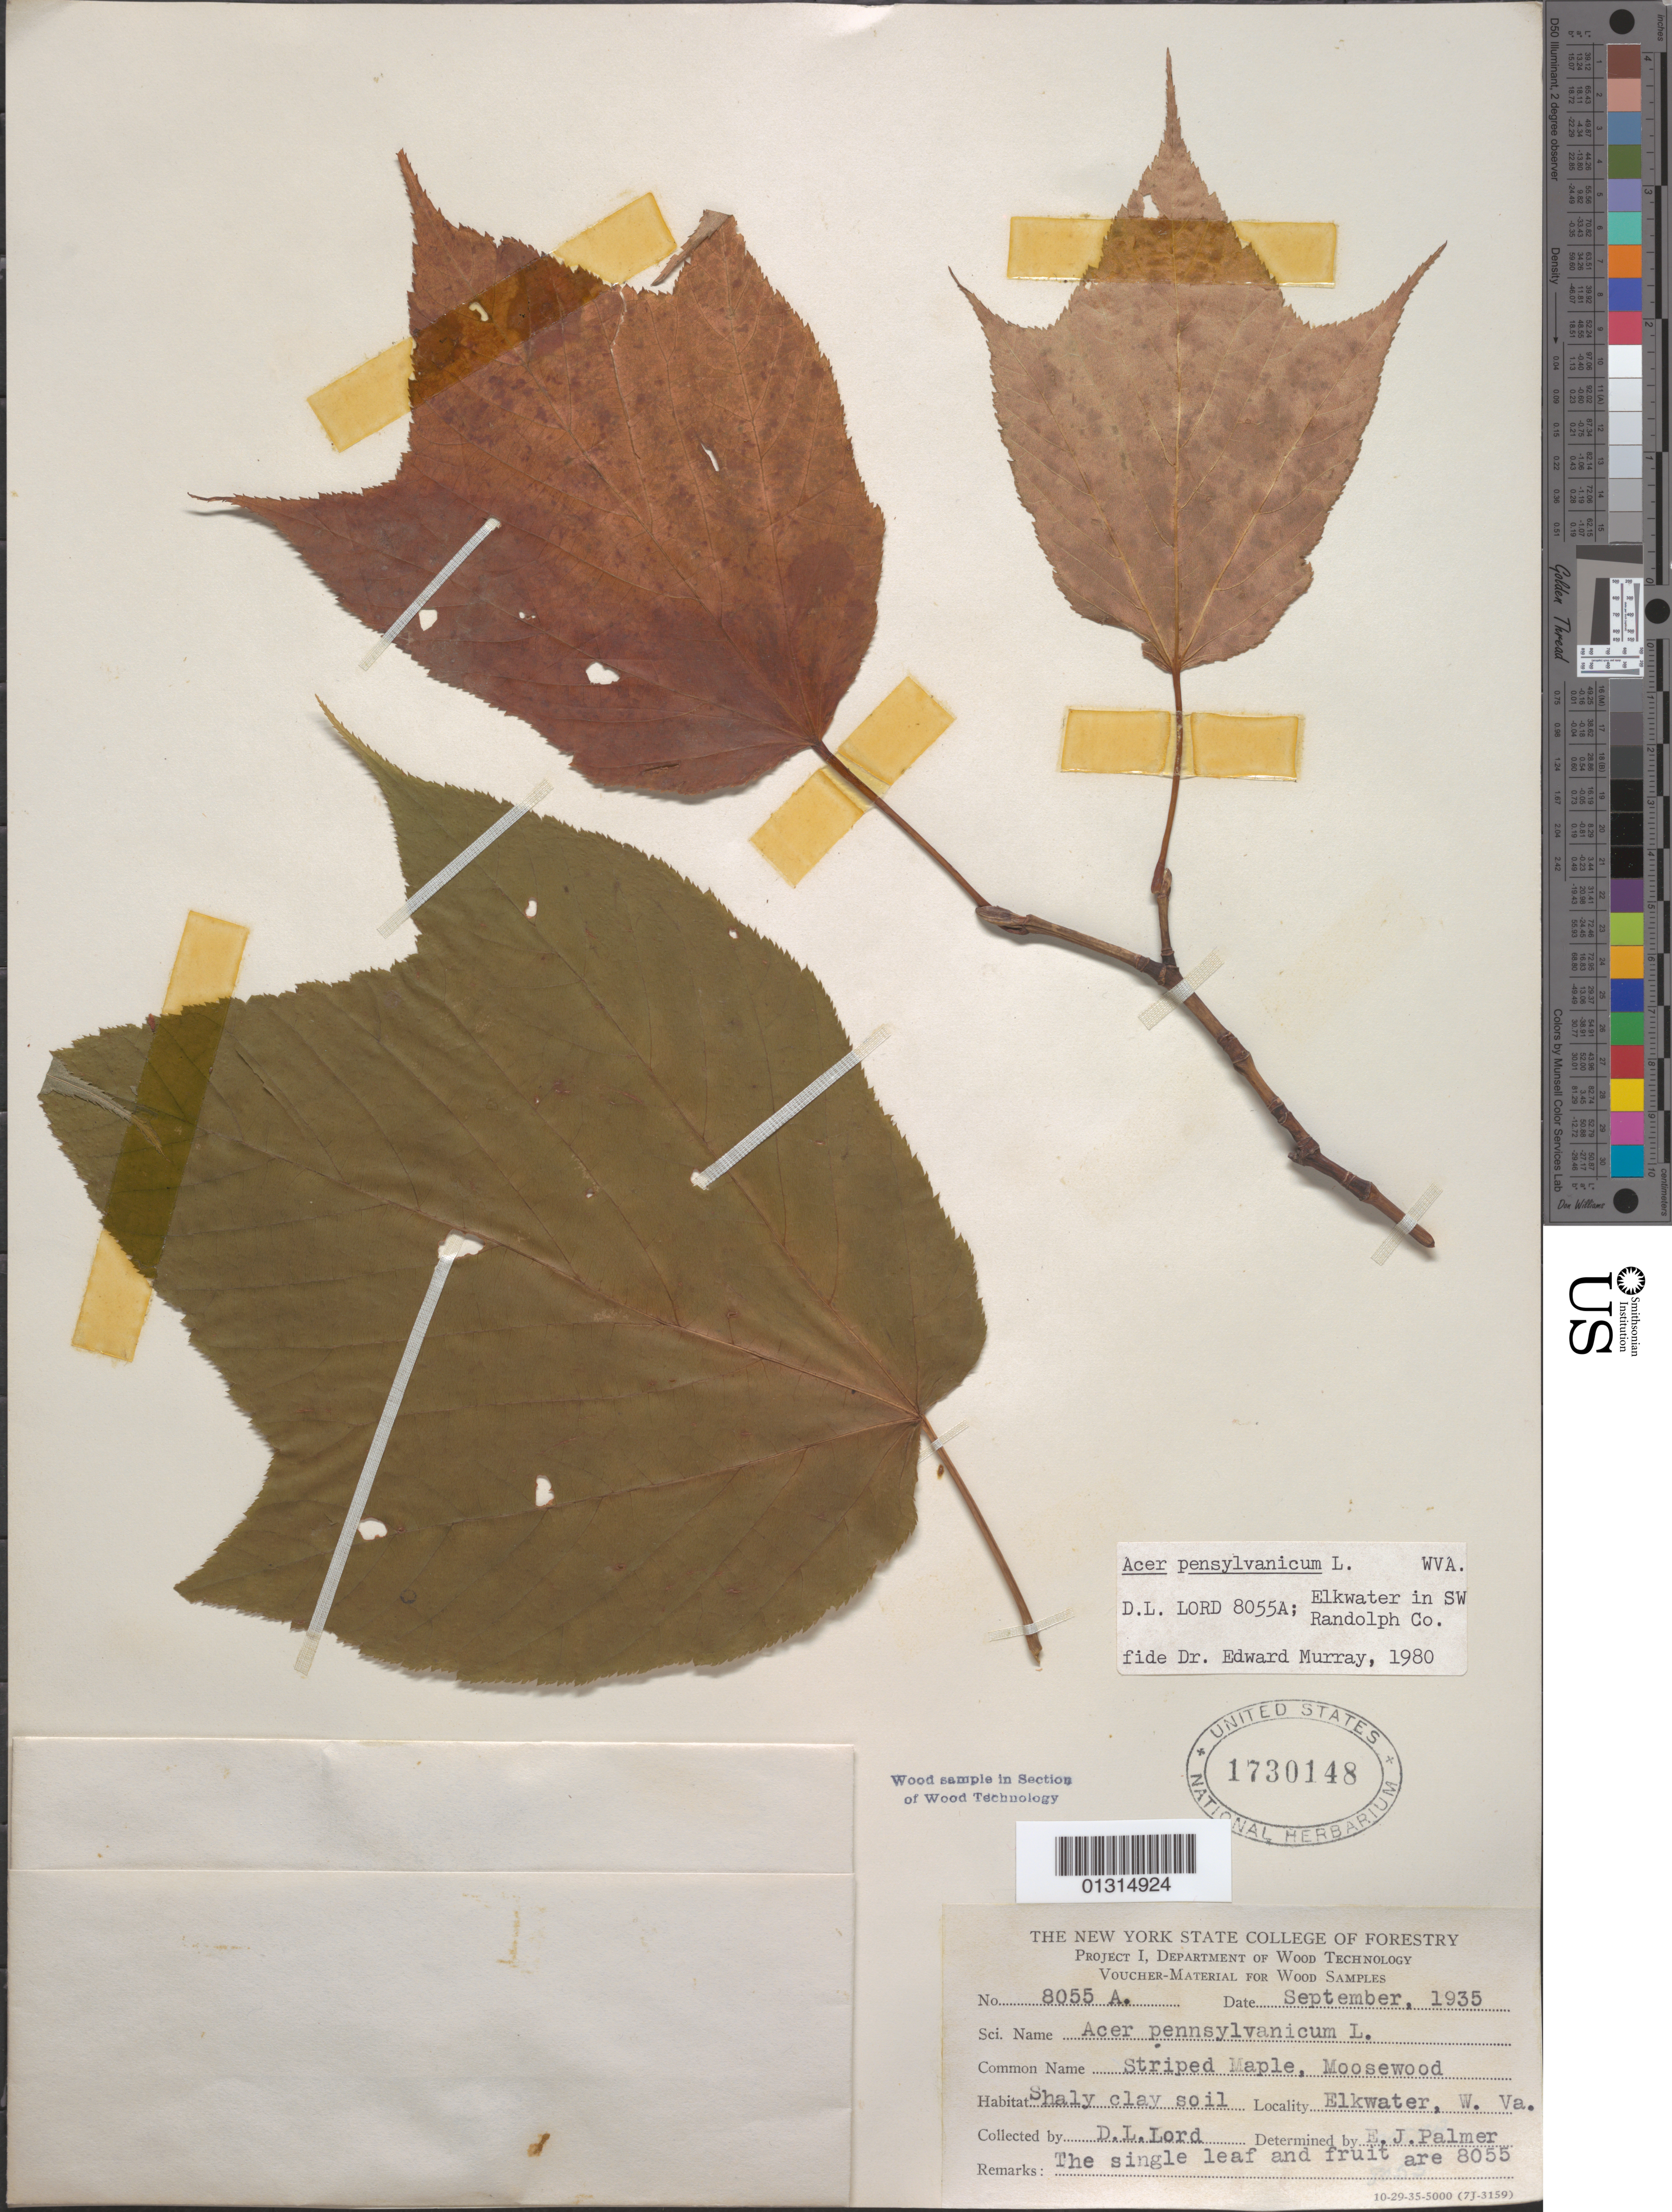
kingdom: Plantae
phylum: Tracheophyta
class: Magnoliopsida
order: Sapindales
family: Sapindaceae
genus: Acer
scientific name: Acer pensylvanicum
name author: L.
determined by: Murray, Edward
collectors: D. Lord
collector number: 8055 A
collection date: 1935-09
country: United States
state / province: West Virginia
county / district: Randolph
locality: Elkwater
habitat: Shaly clay soil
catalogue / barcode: US 1730148